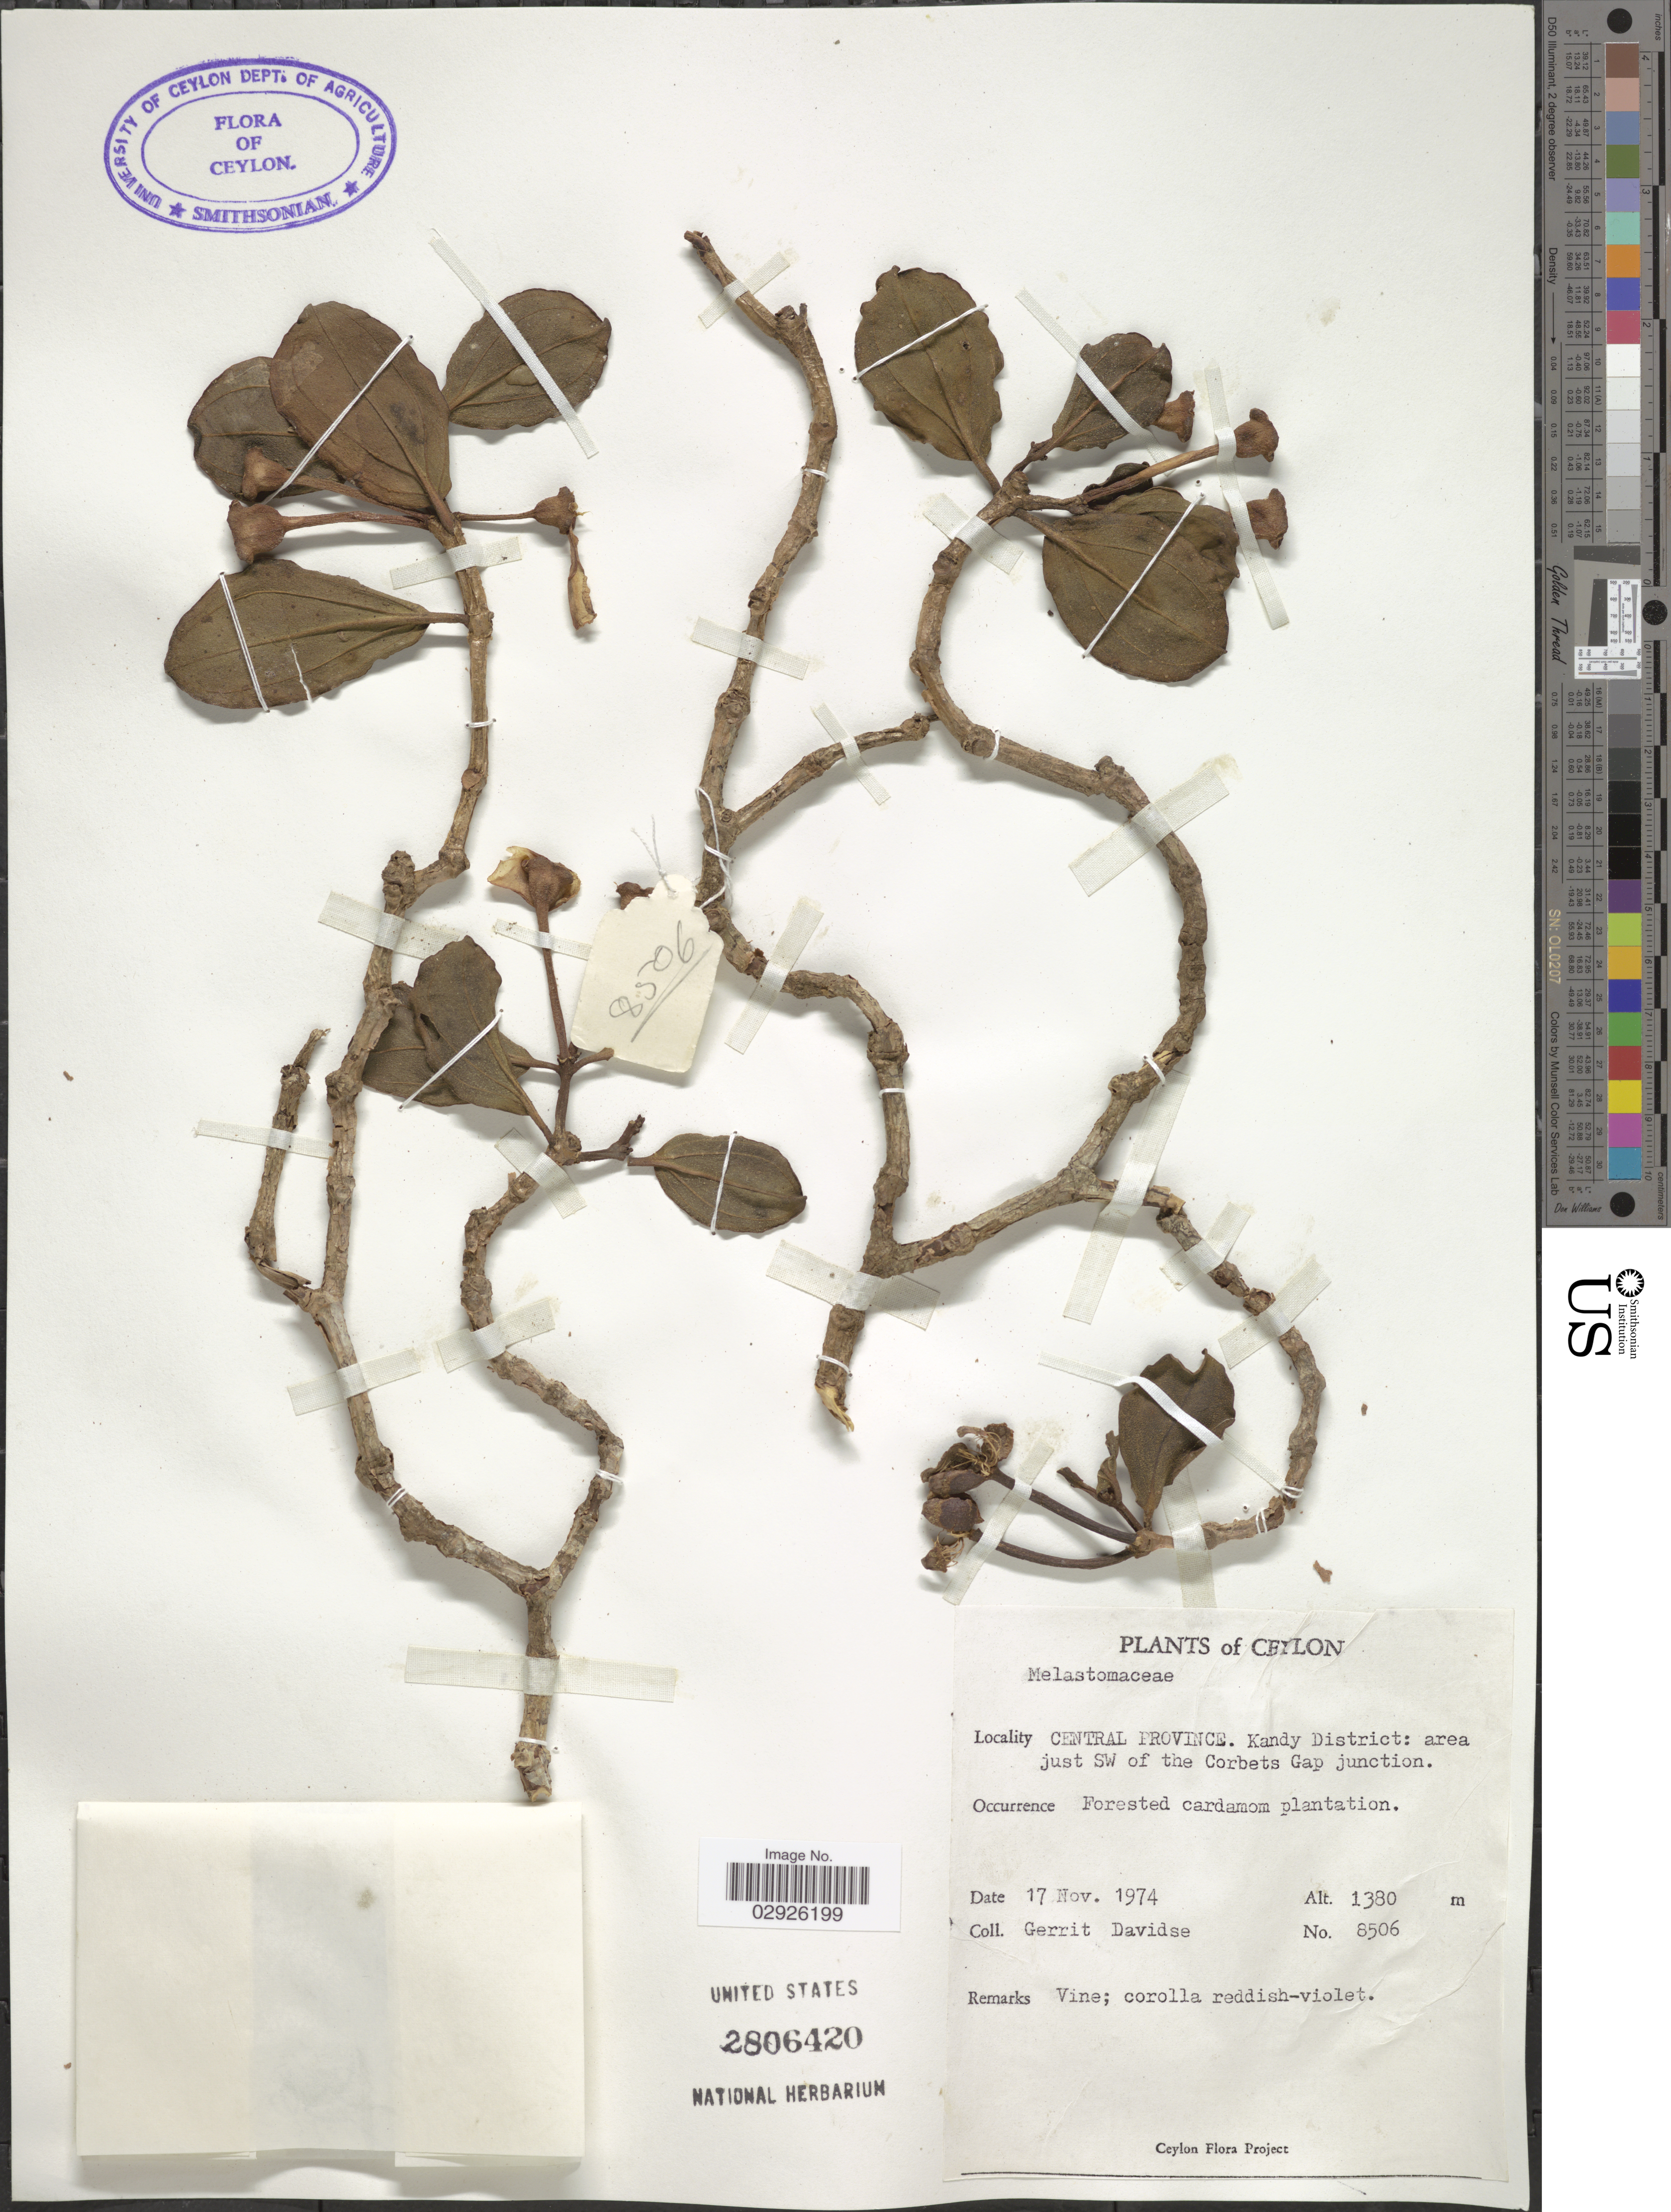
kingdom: Plantae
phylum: Tracheophyta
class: Magnoliopsida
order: Myrtales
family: Melastomataceae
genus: Kendrickia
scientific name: Kendrickia walkeri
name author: Hook. f.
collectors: G. Davidse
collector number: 8506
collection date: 1974-11-17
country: Sri Lanka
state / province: Central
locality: Ceylon. Kandy District: area just SW of the Corbets Gap junction.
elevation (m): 1380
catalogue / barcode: US 2806420